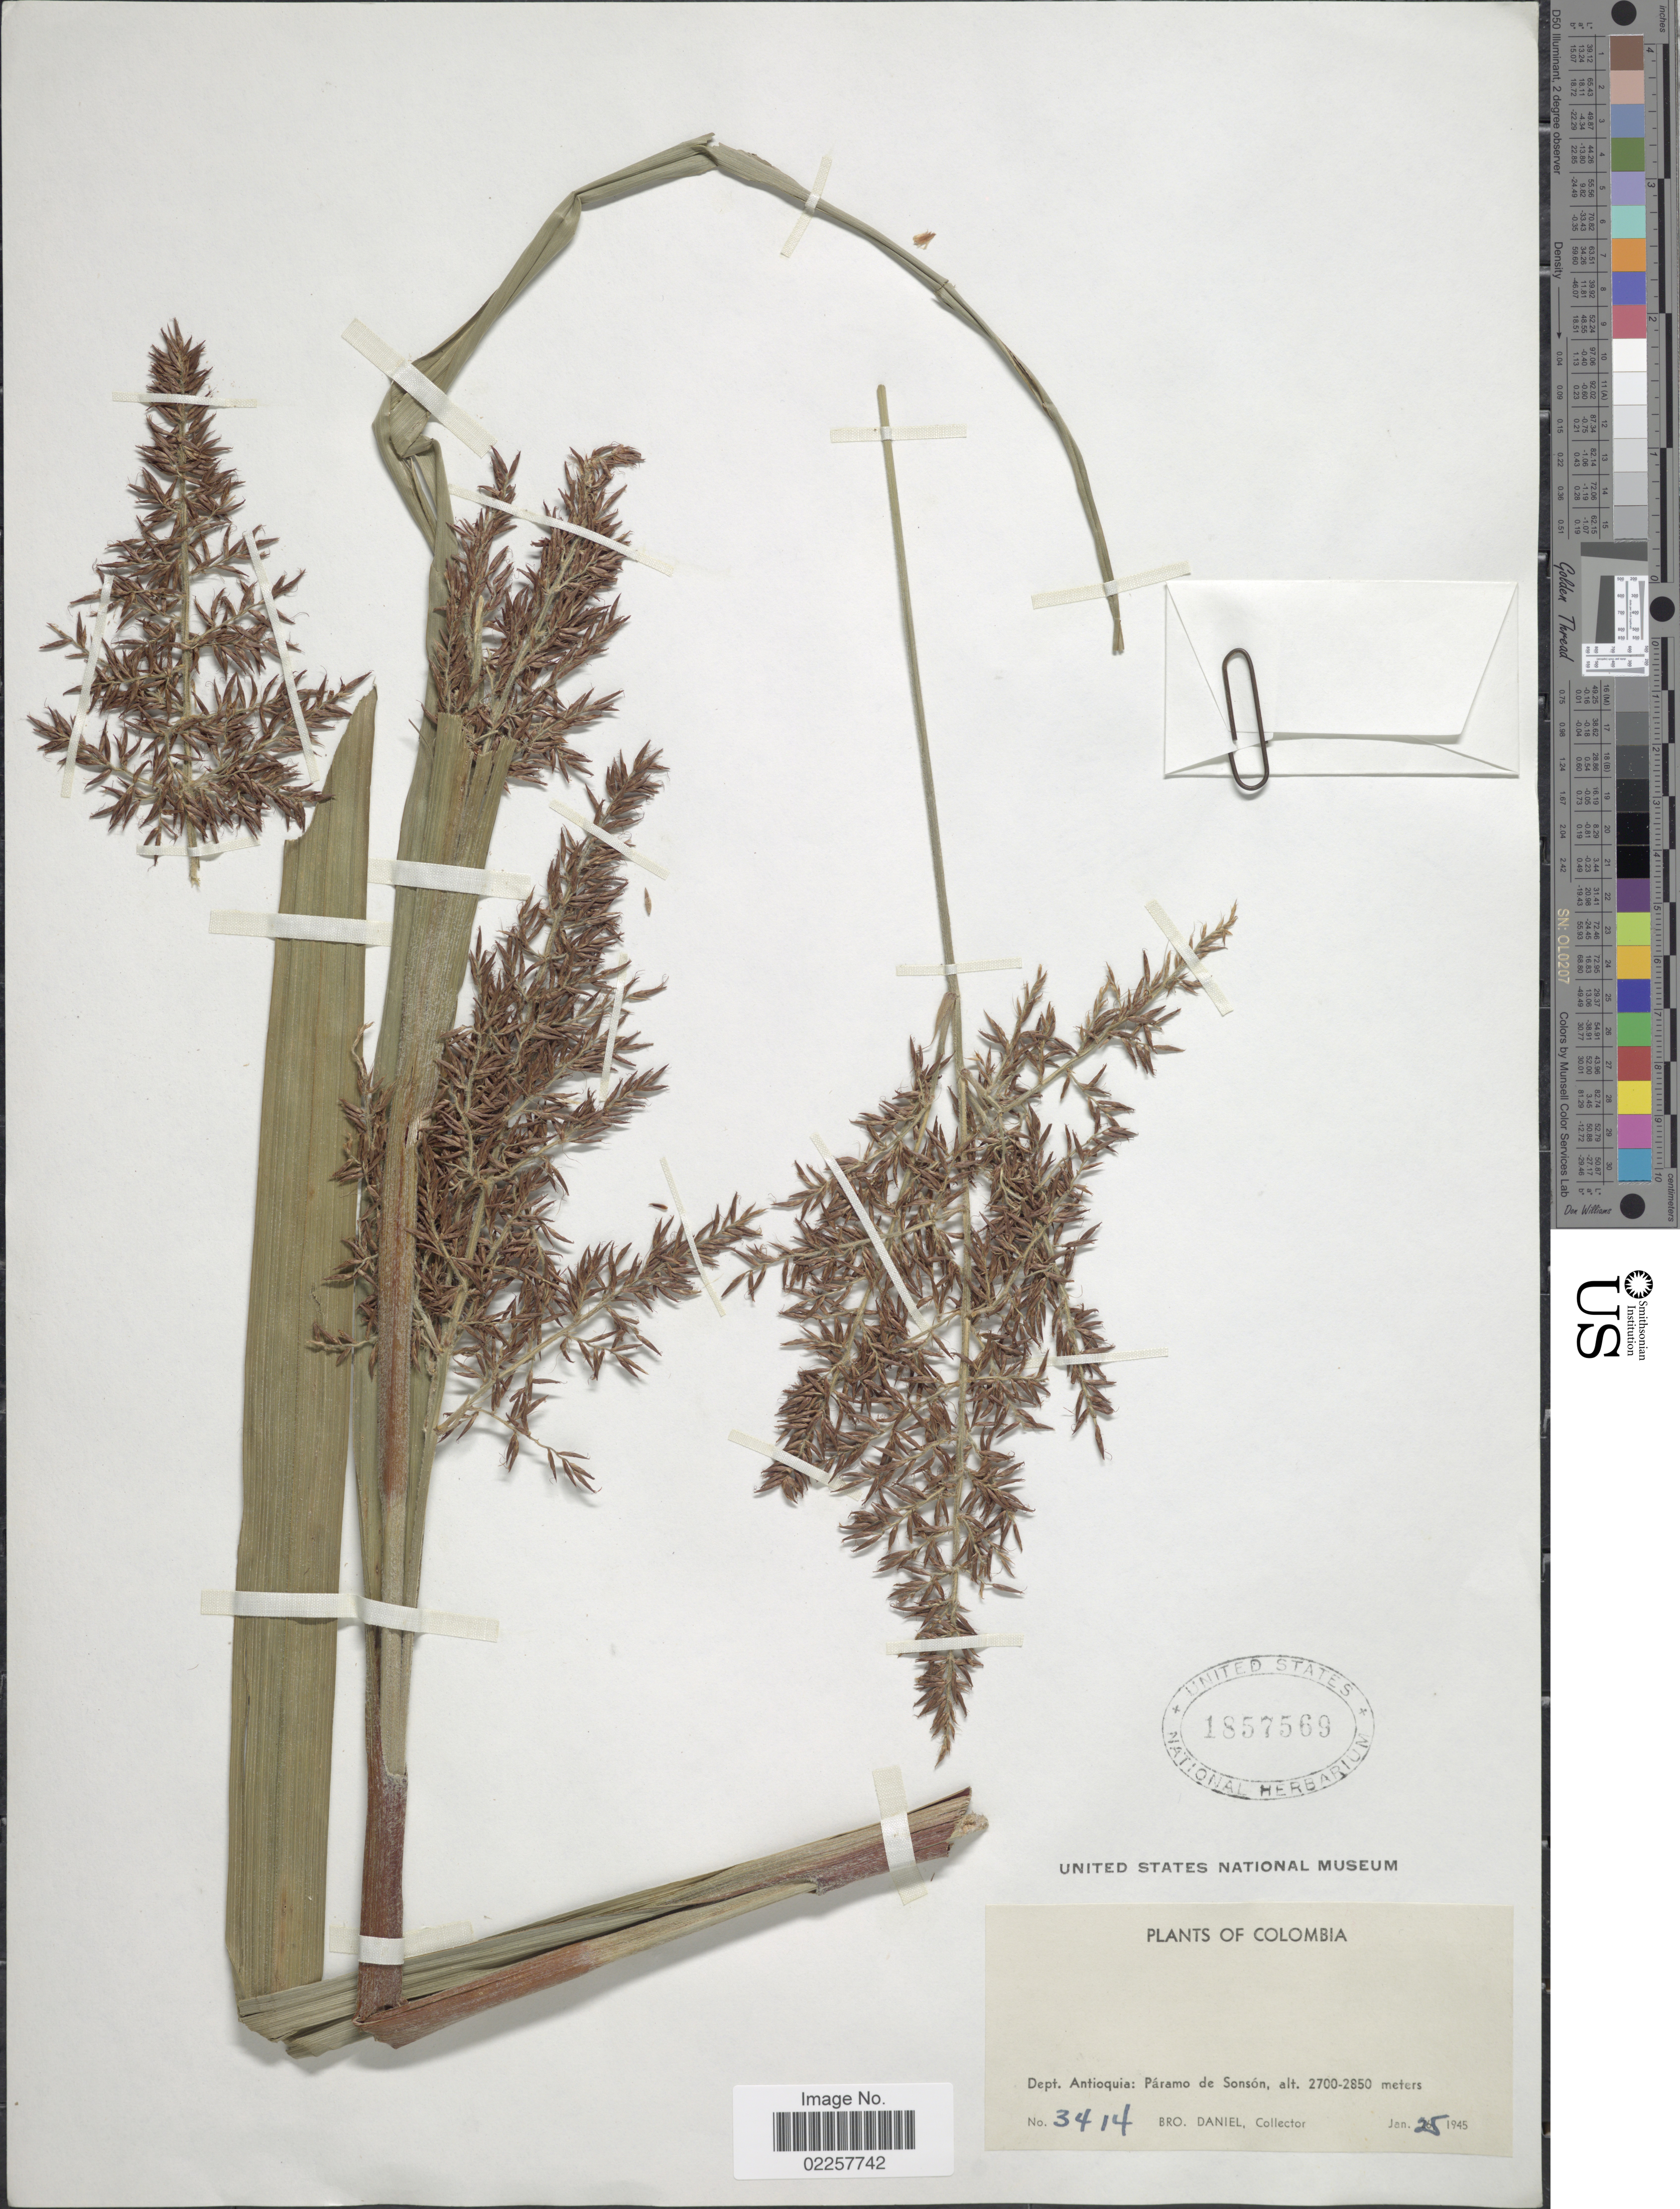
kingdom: Plantae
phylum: Tracheophyta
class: Liliopsida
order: Poales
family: Cyperaceae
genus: Rhynchospora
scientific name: Rhynchospora sp.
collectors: Bro. Daniel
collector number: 3414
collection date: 1945-01-25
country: Colombia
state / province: Antioquia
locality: Paramo de Sonson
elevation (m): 2700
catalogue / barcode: US 1857569